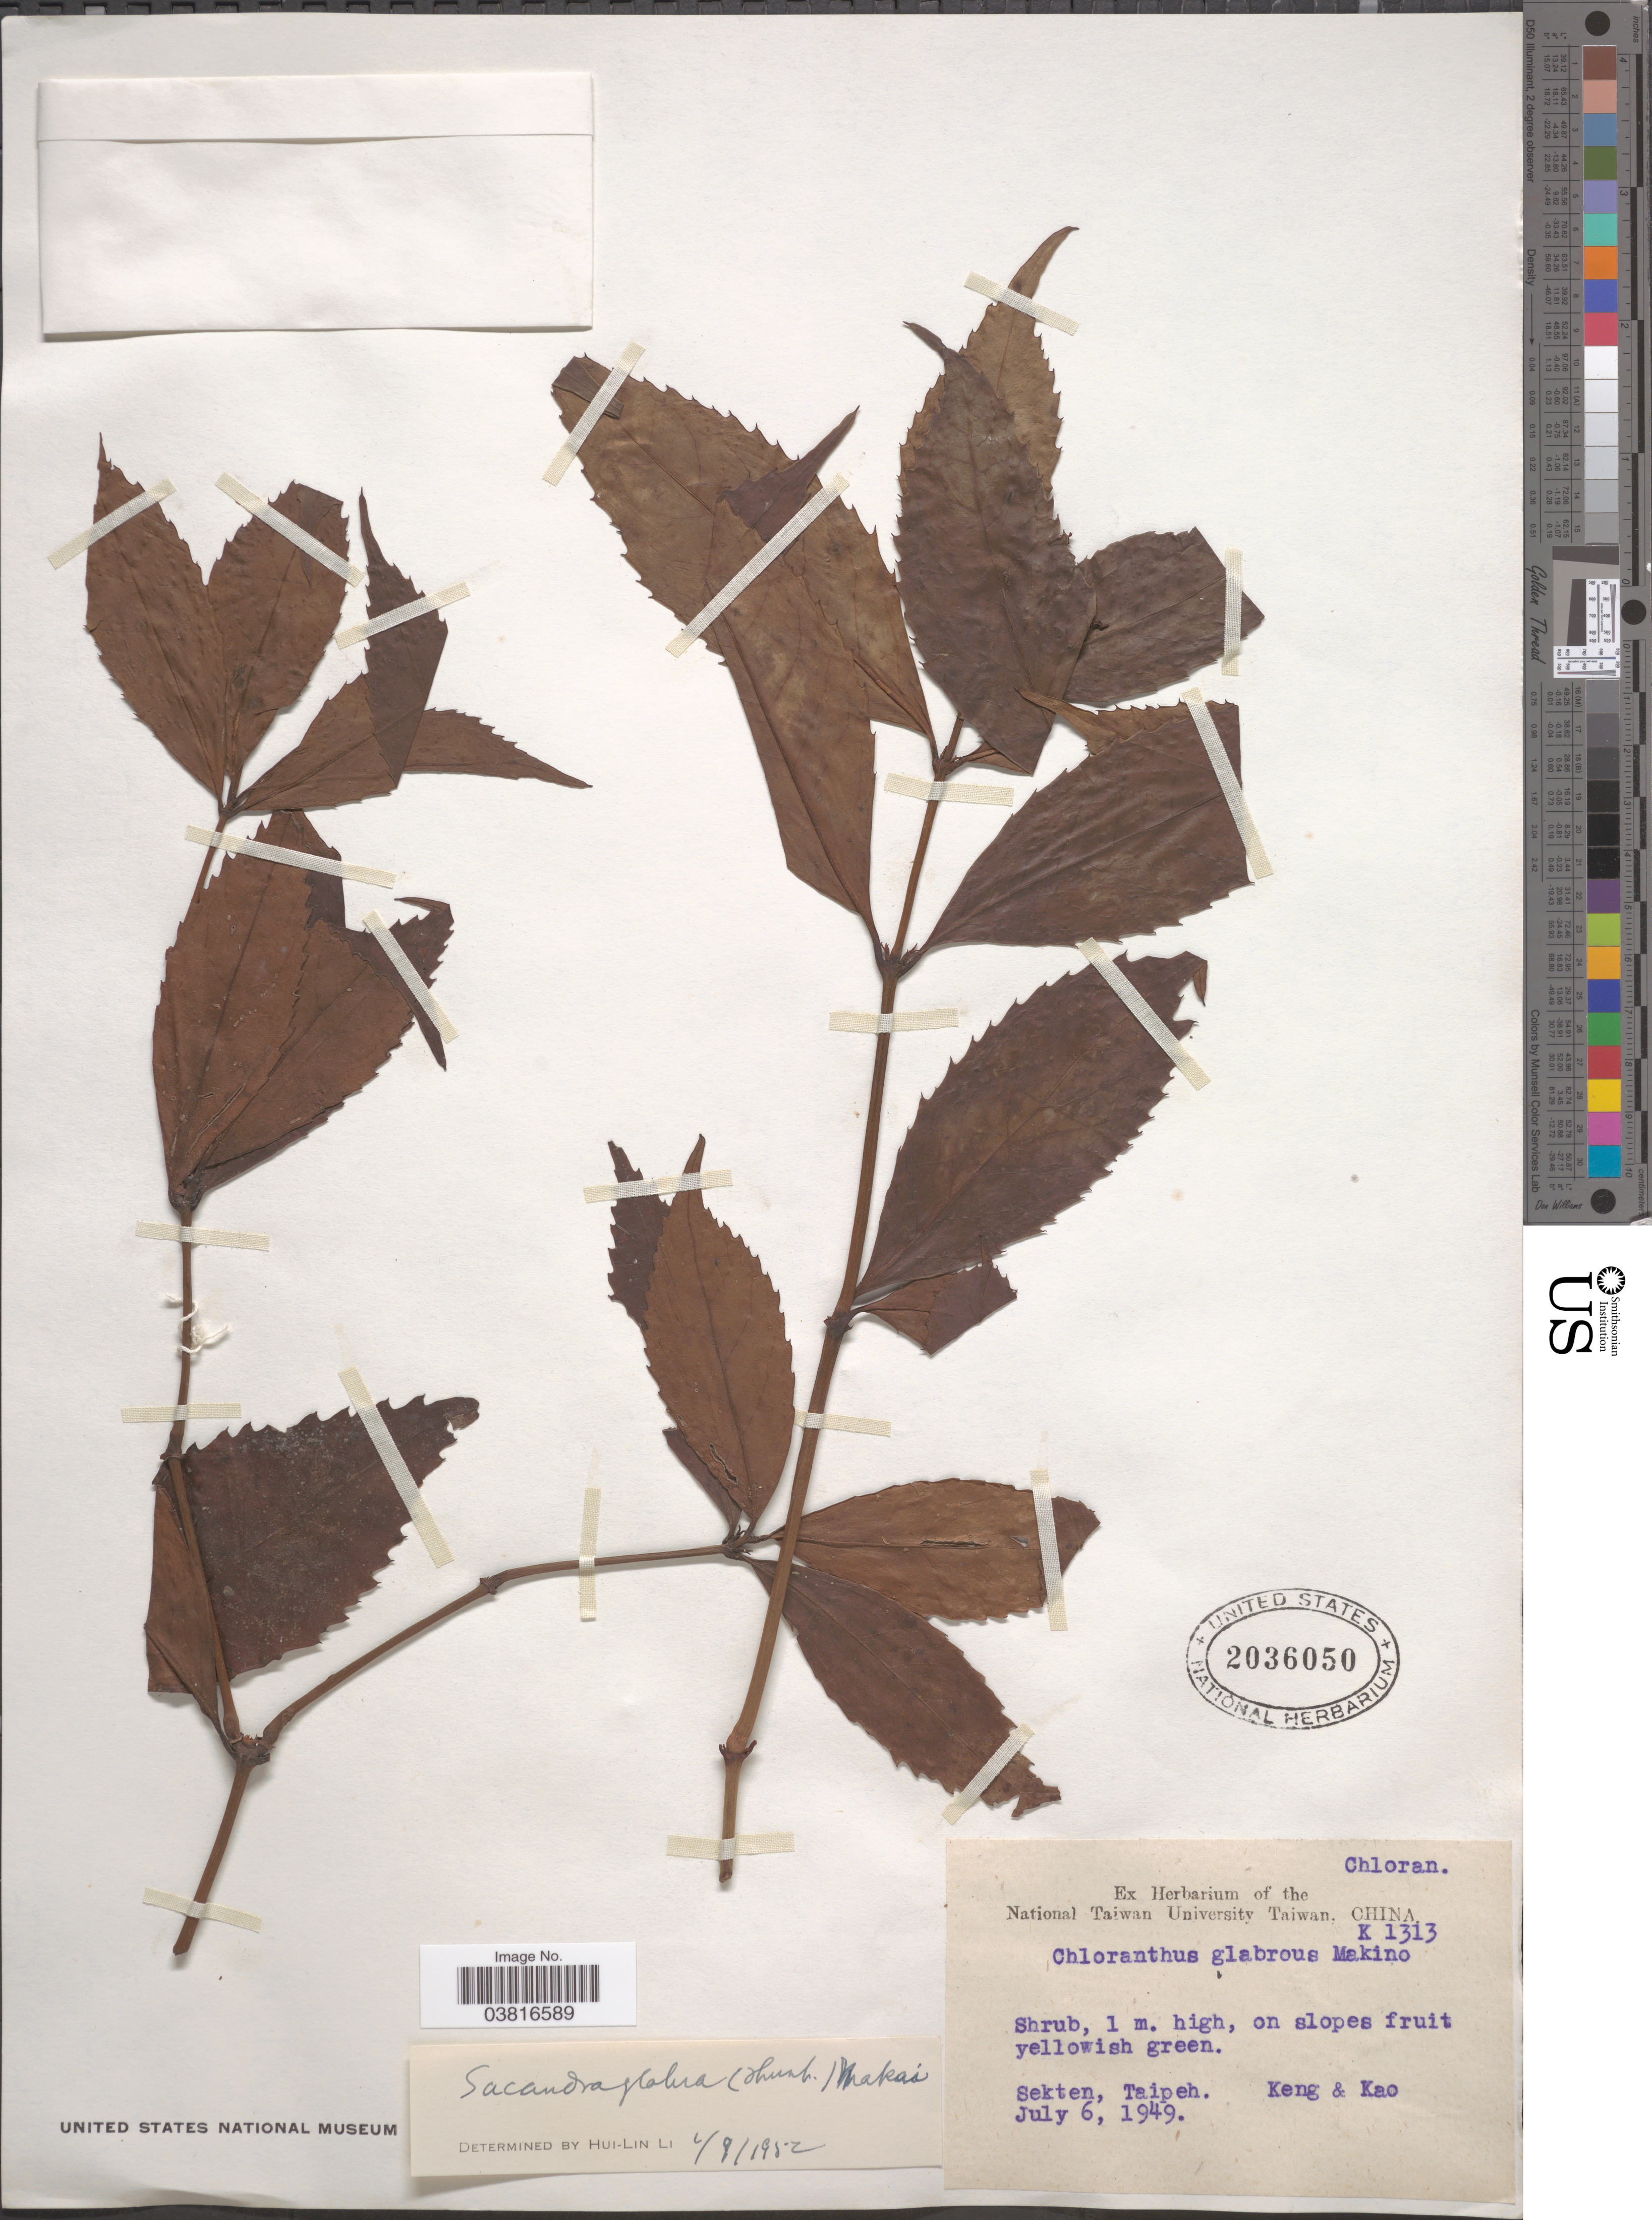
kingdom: Plantae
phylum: Tracheophyta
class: Magnoliopsida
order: Chloranthales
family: Chloranthaceae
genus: Sarcandra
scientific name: Sarcandra glabra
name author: (Thunb.) Nakai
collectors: -- Keng & -. Kao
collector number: K1313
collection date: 1949-07-06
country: Taiwan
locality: Sekten, Taipeh.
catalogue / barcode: US 2036050